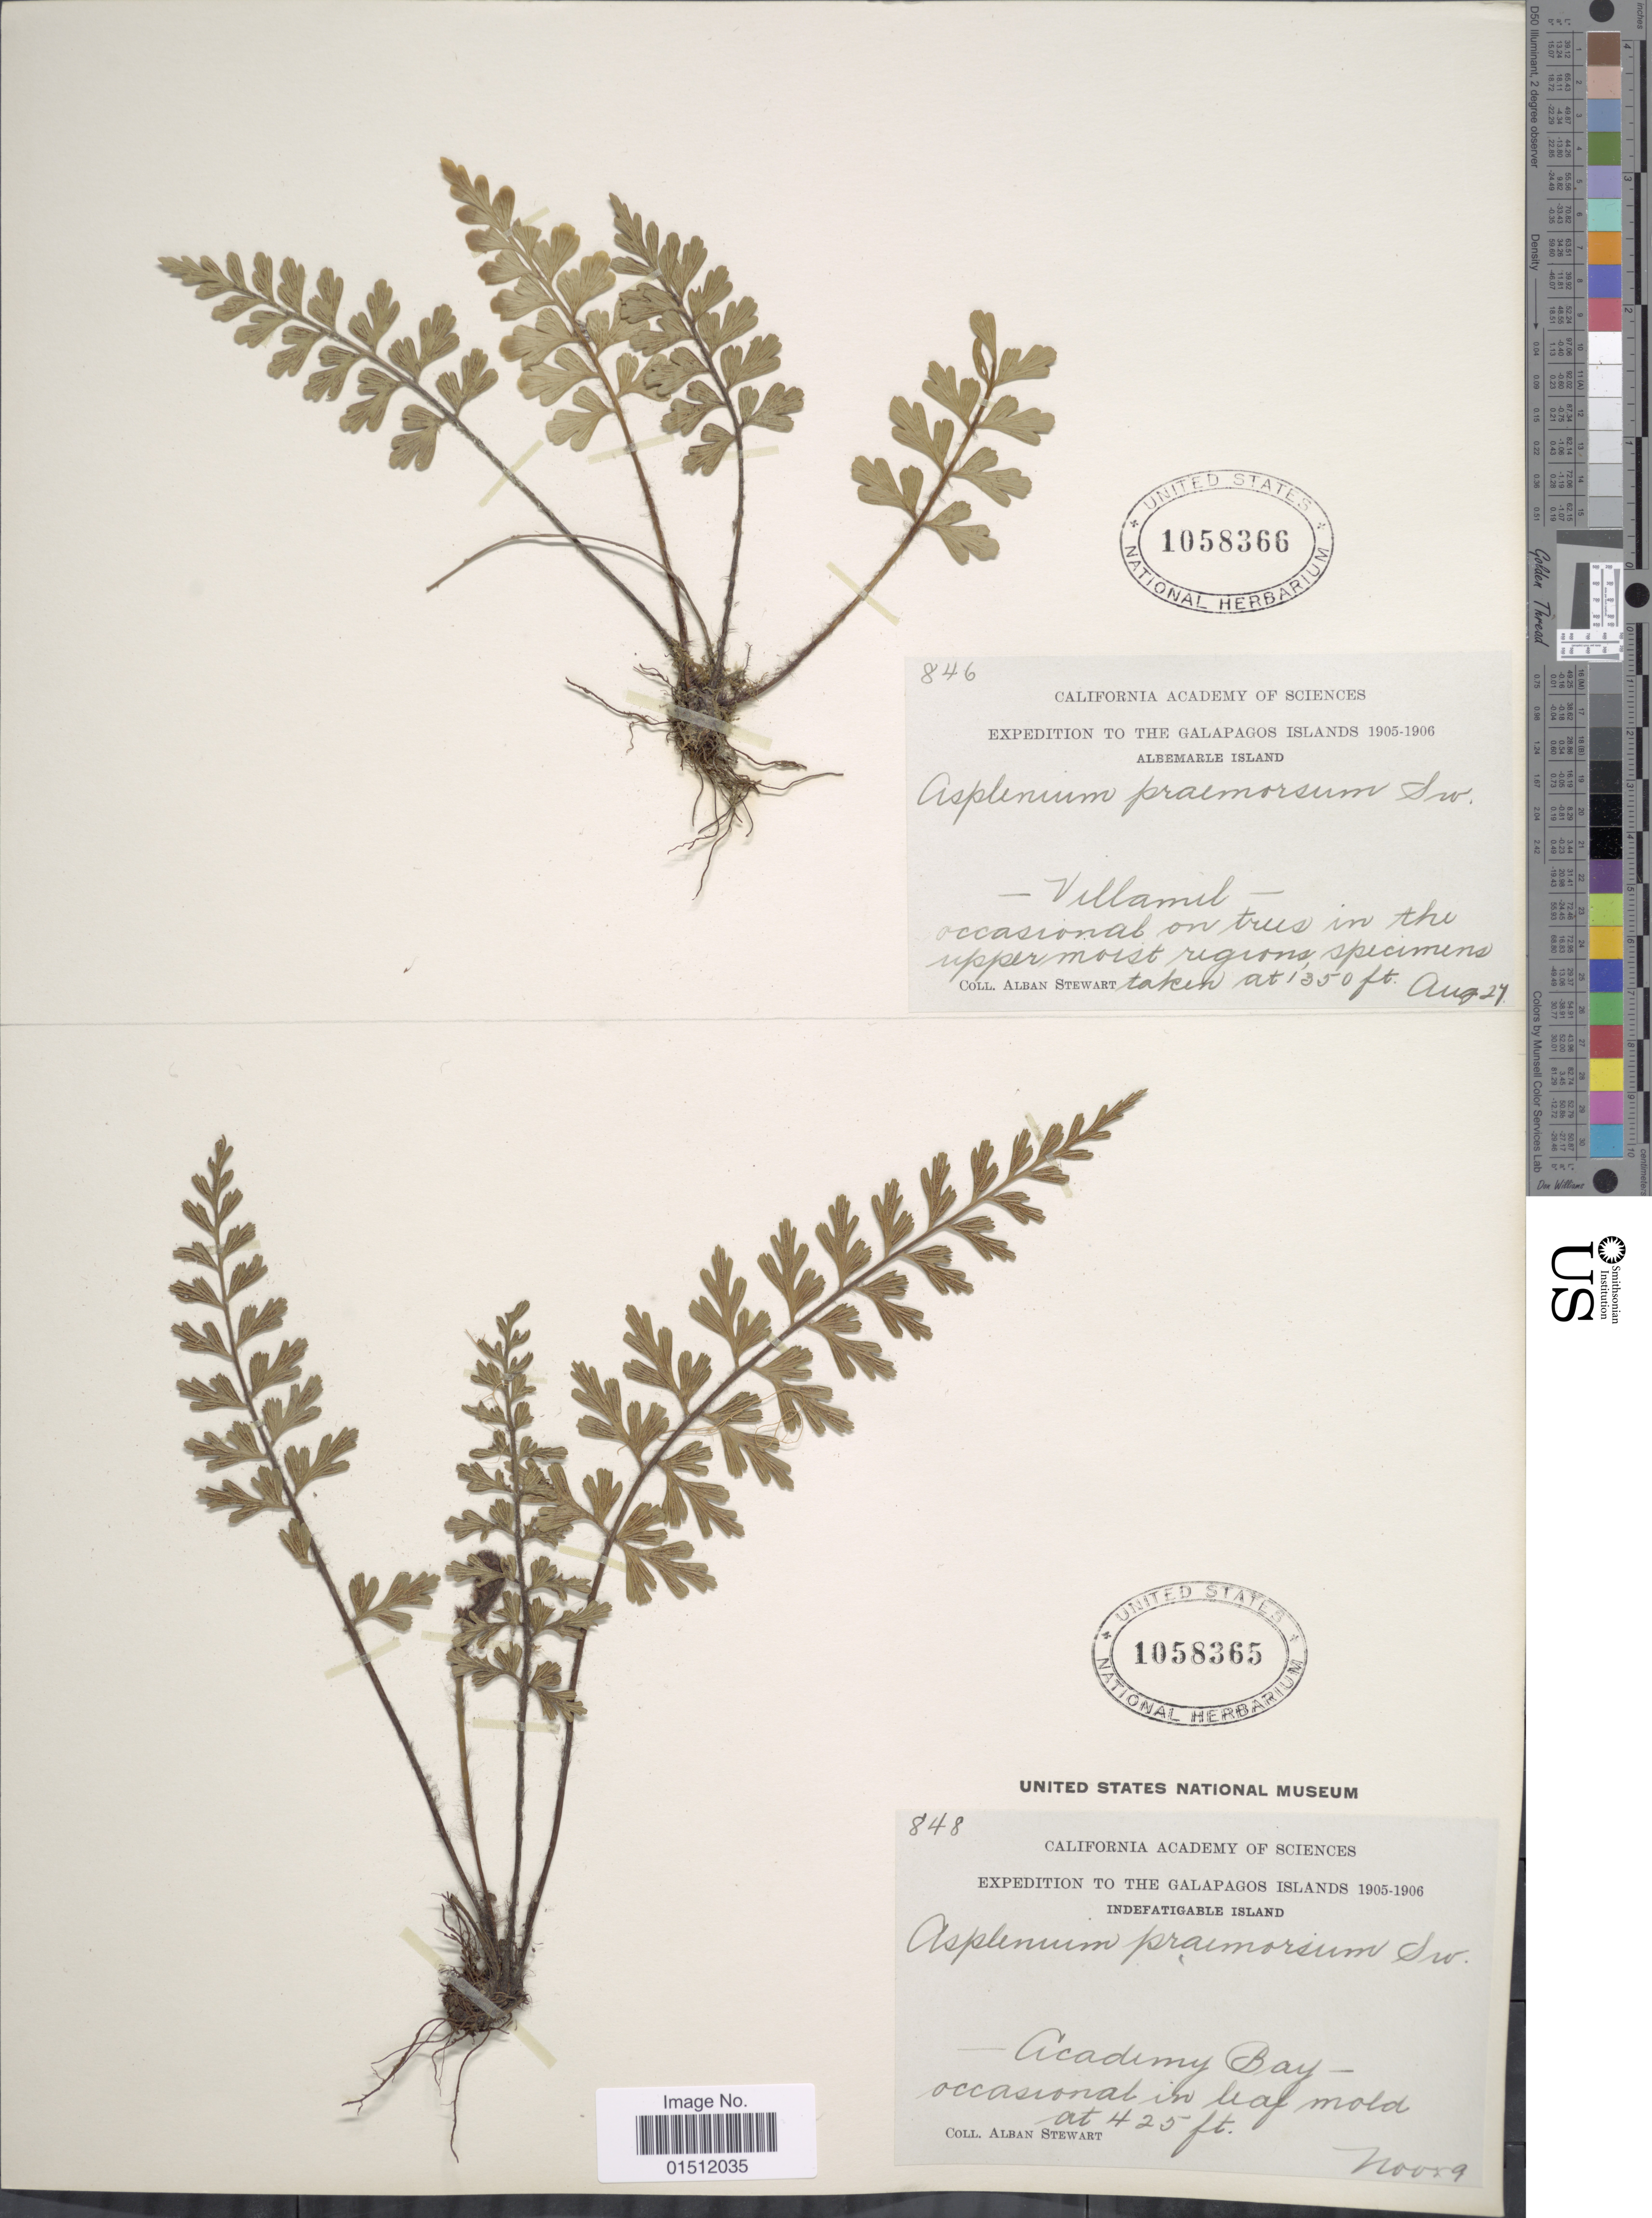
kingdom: Plantae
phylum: Tracheophyta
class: Polypodiopsida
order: Polypodiales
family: Aspleniaceae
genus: Asplenium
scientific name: Asplenium praemorsum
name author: Sw.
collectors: A. Stewart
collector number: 846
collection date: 1905-08-27/1906-08-27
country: Ecuador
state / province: Colón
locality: Tha Galapagos Island, Albemarle Island, -Villamil-, occasional on trees in the upper moist regions specimens.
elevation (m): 411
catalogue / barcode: US 1058366